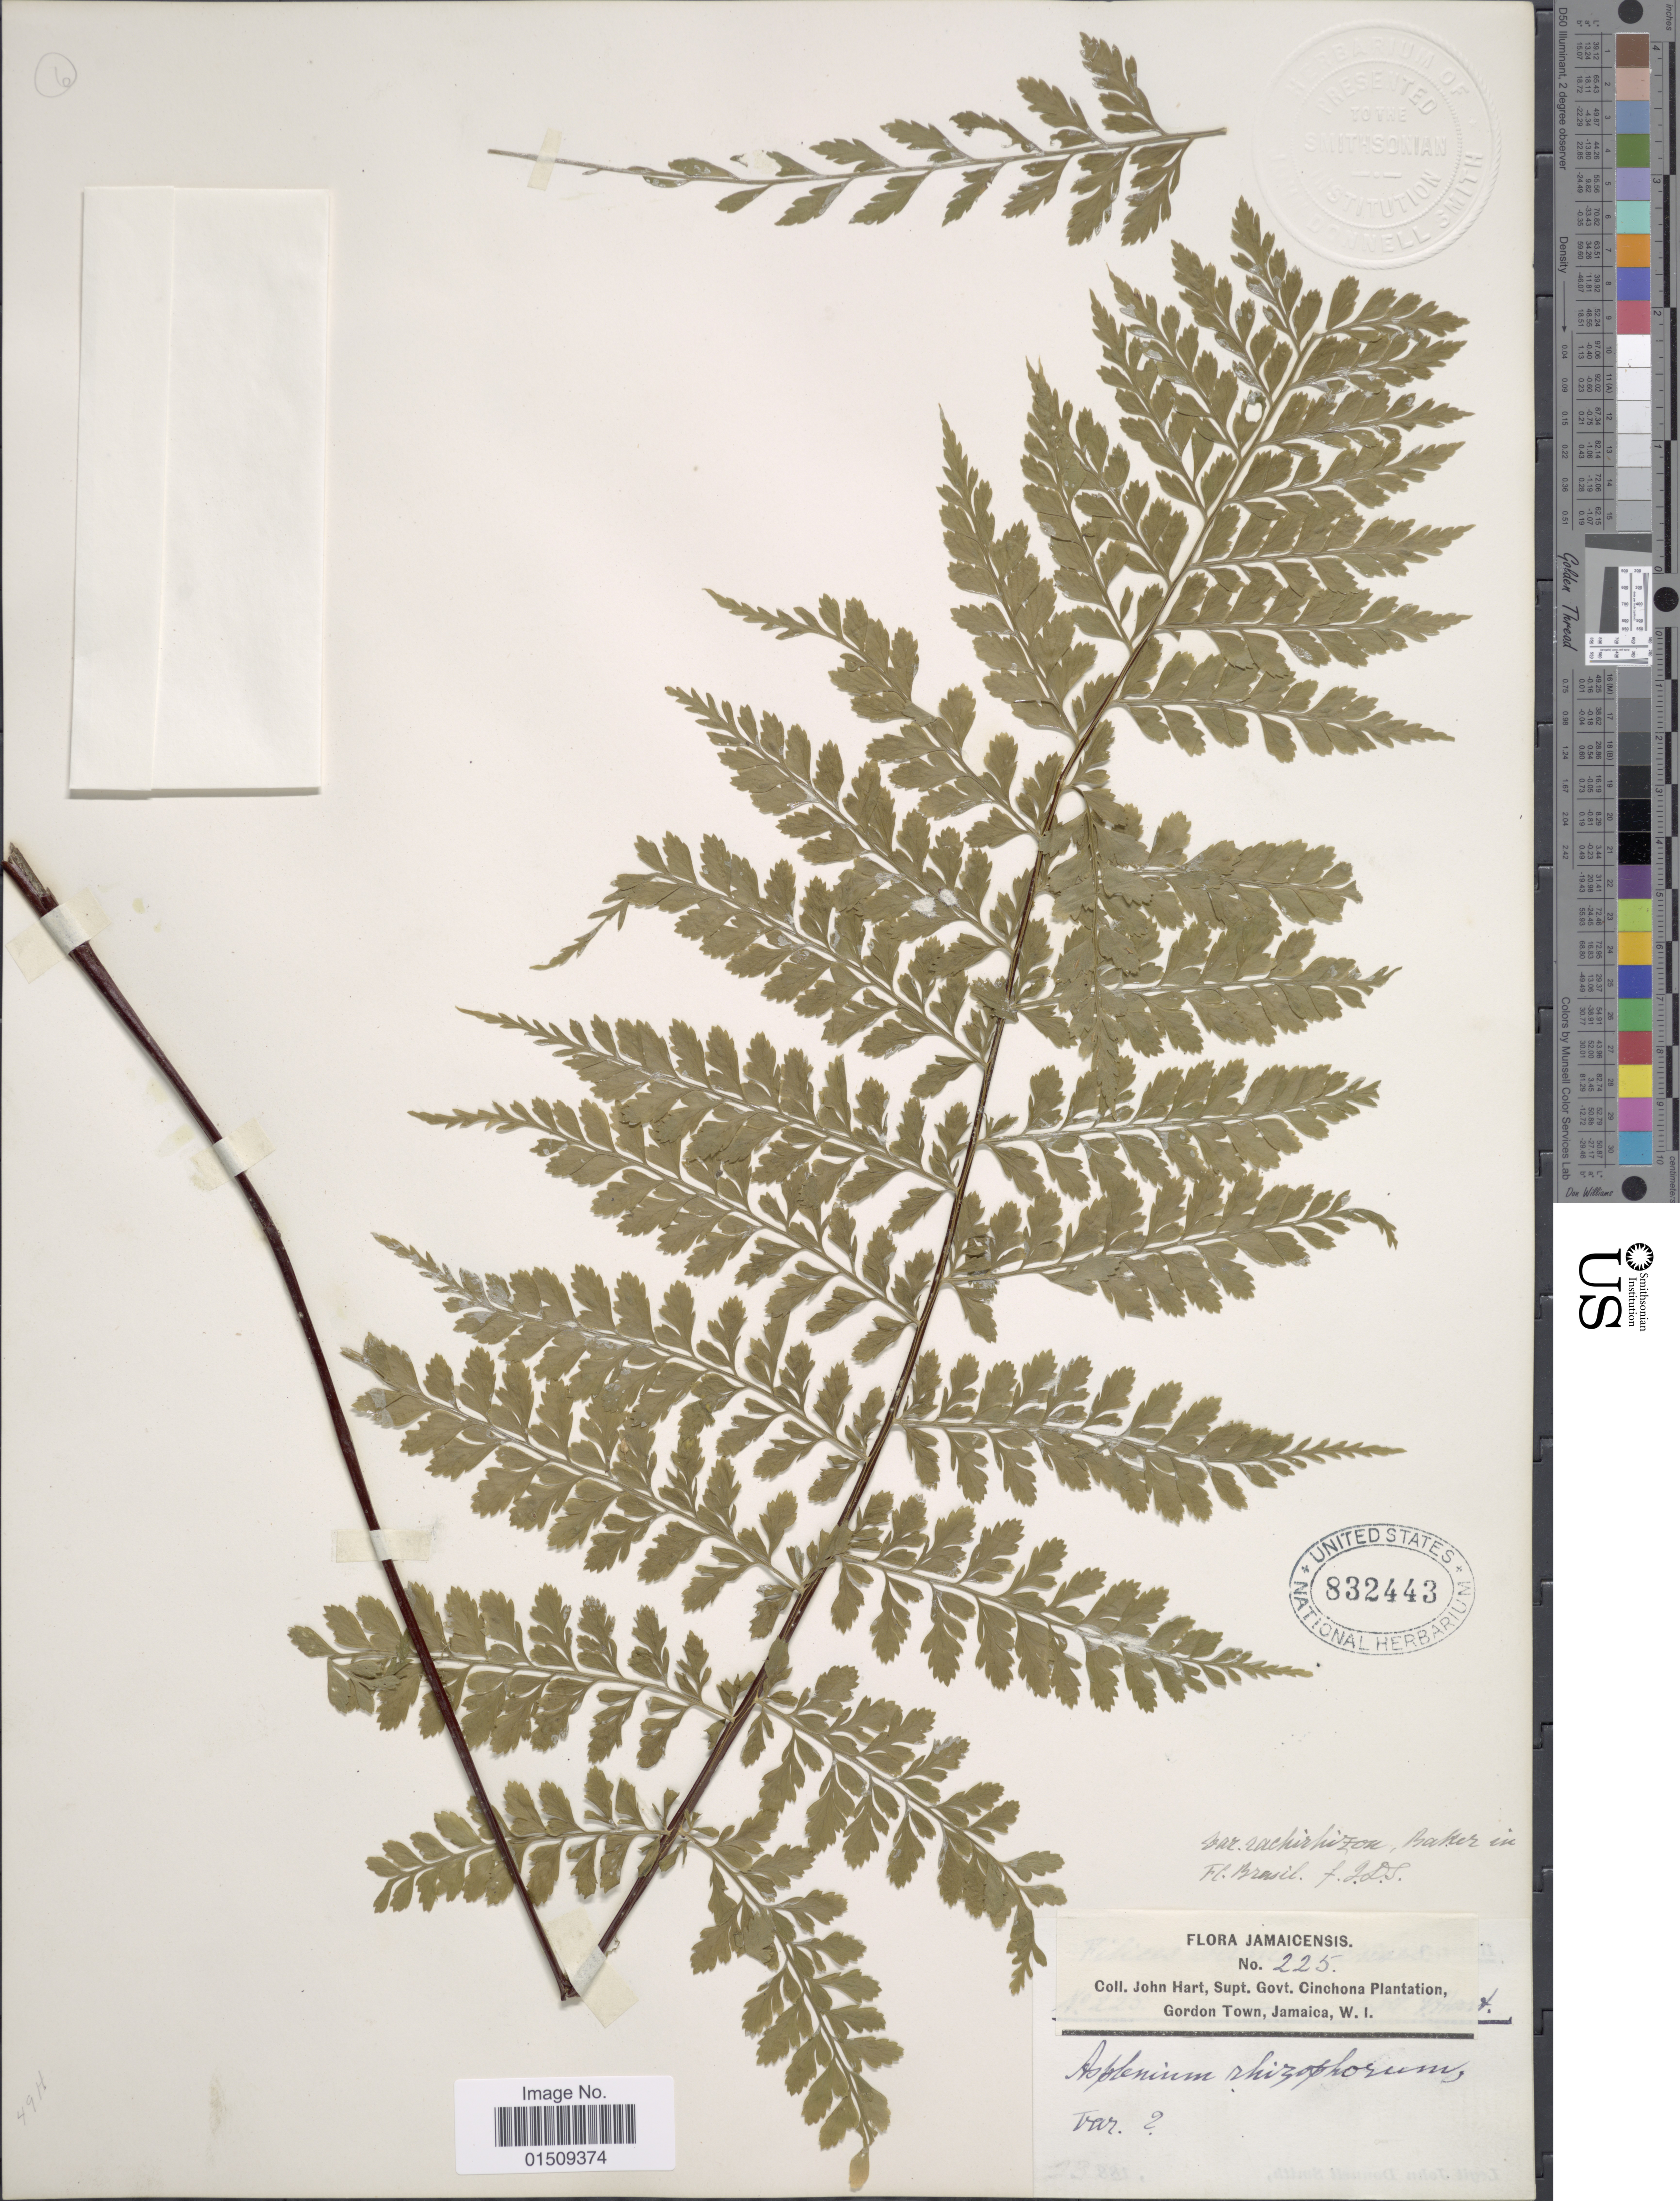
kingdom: Plantae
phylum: Tracheophyta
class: Polypodiopsida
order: Polypodiales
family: Aspleniaceae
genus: Asplenium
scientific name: Asplenium radicans var. partitum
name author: (Klotzsch) Hieron.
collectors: J. H. Hart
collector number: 225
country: Jamaica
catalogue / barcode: US 832443